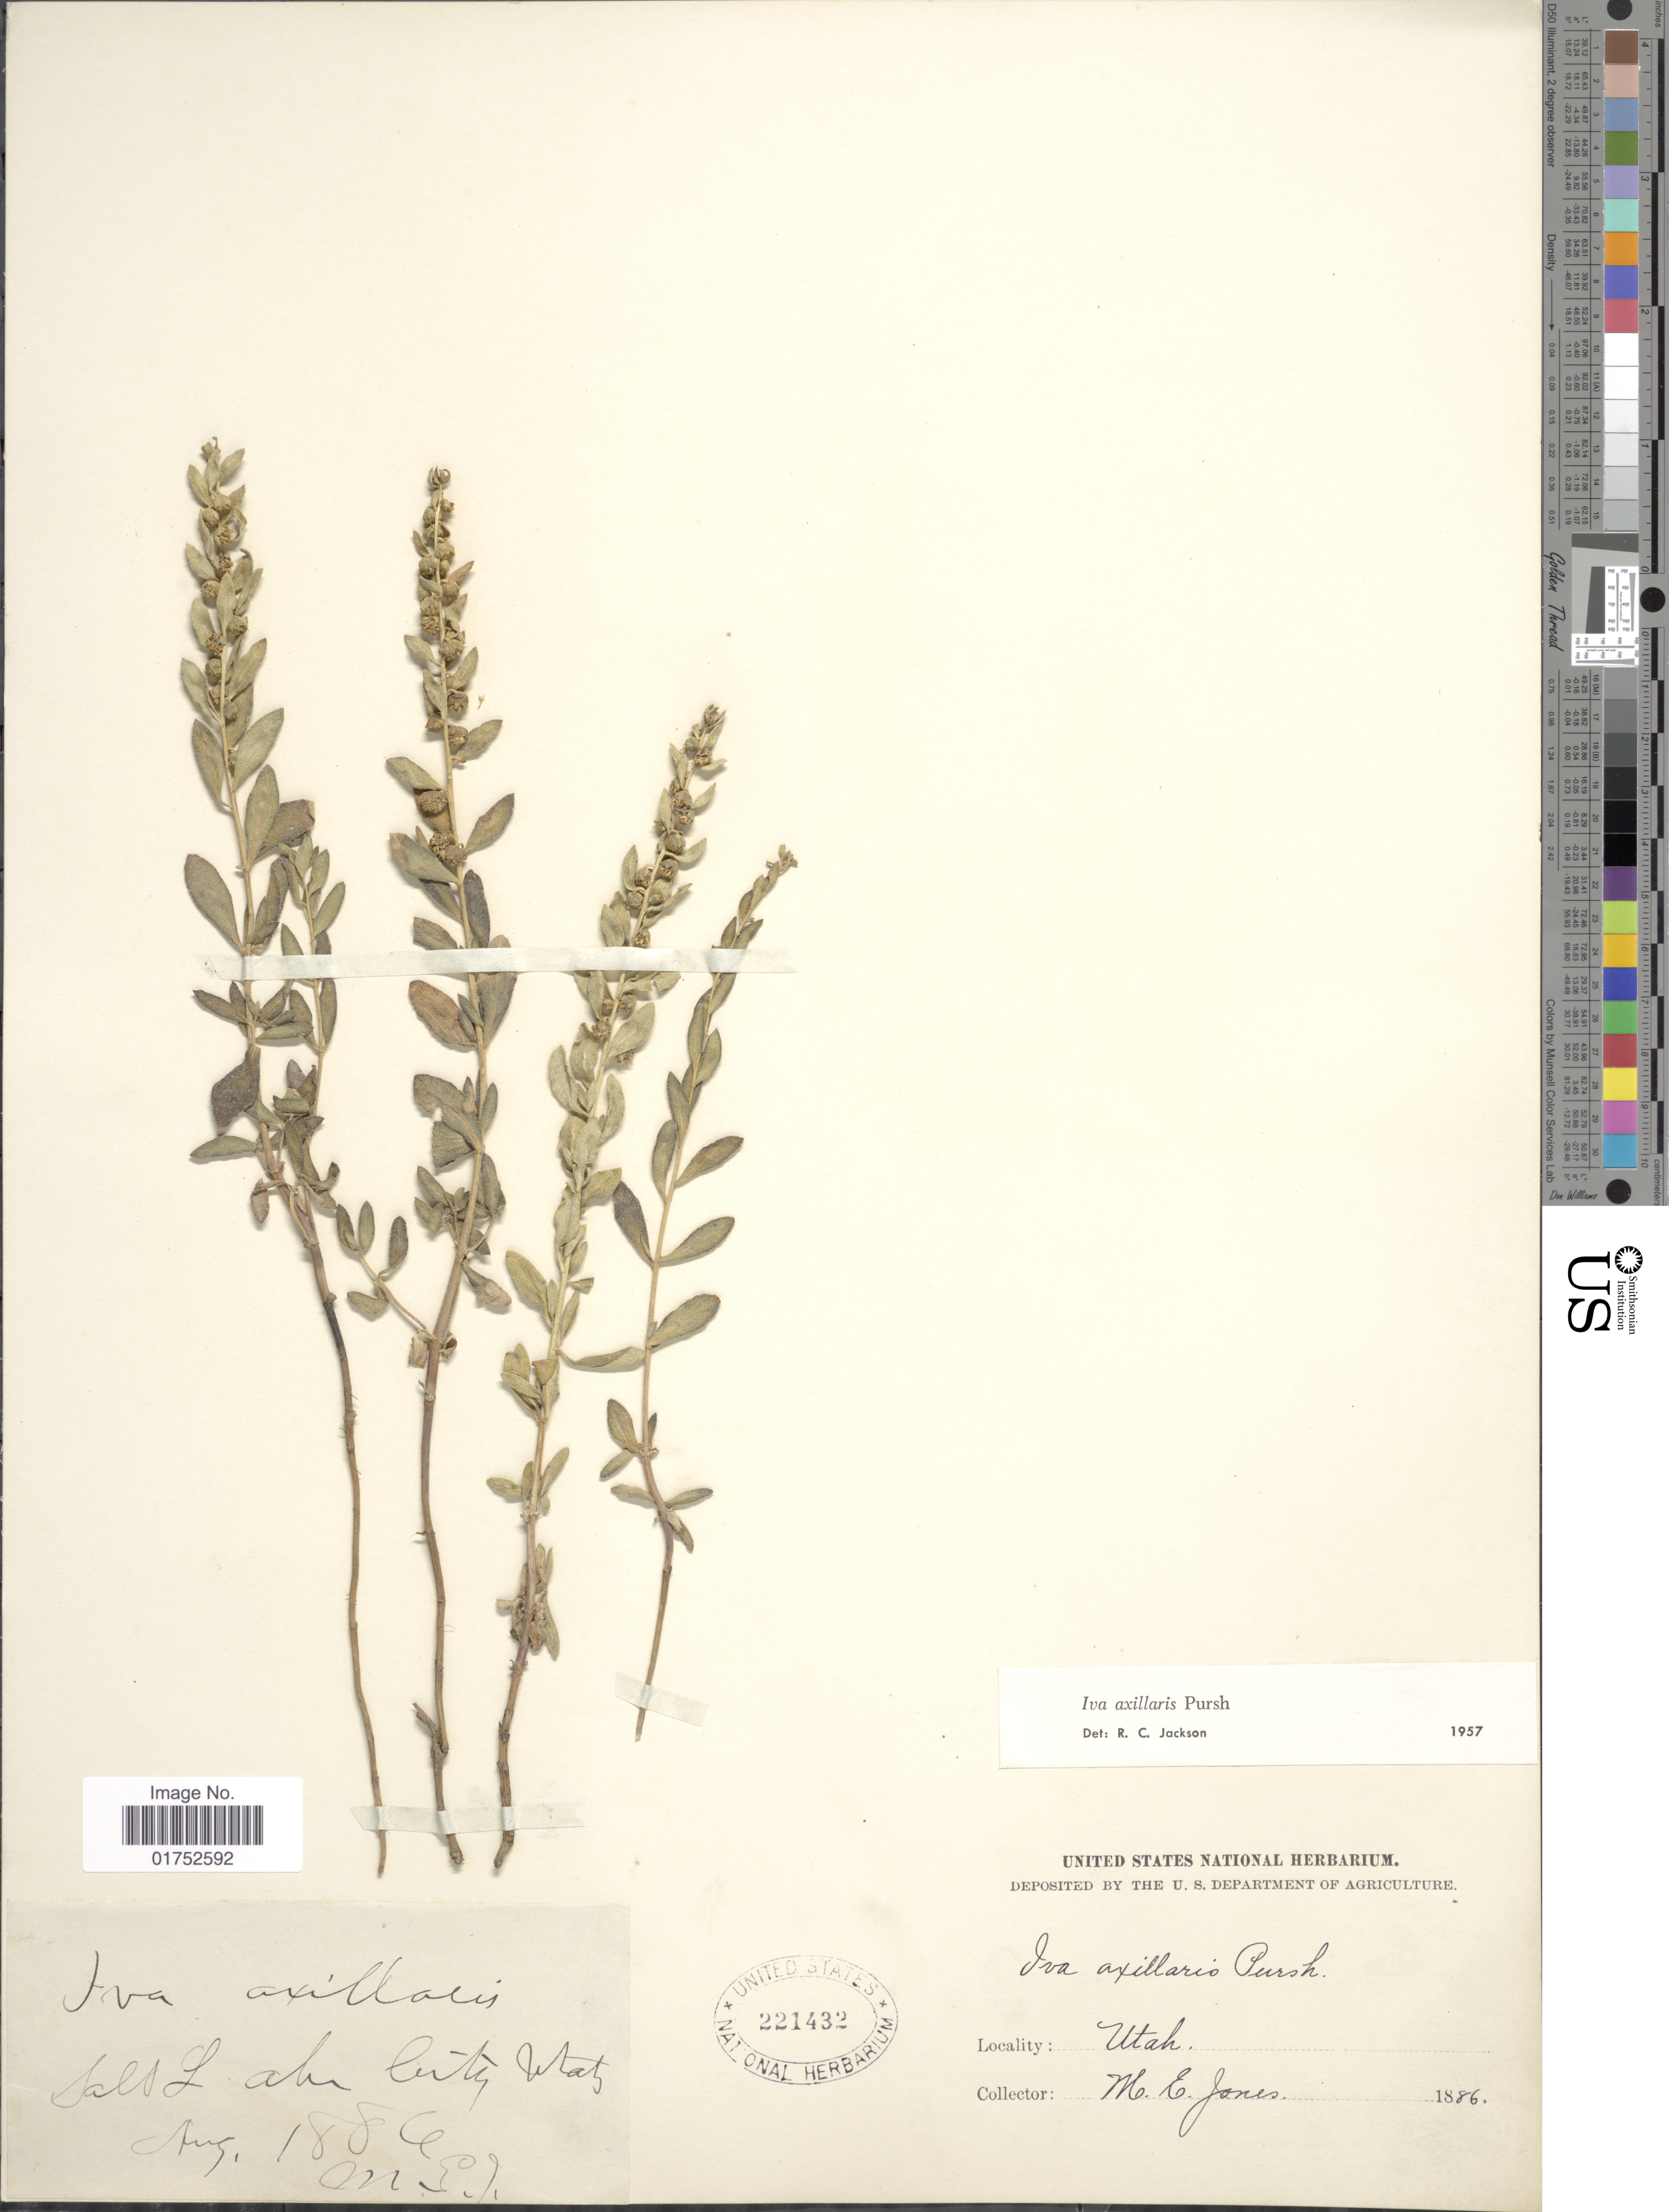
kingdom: Plantae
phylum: Tracheophyta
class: Magnoliopsida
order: Asterales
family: Asteraceae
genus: Iva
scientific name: Iva axillaris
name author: Pursh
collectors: M. E. Jones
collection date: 1886-08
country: United States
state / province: Utah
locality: Salt Lake City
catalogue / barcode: US 221432